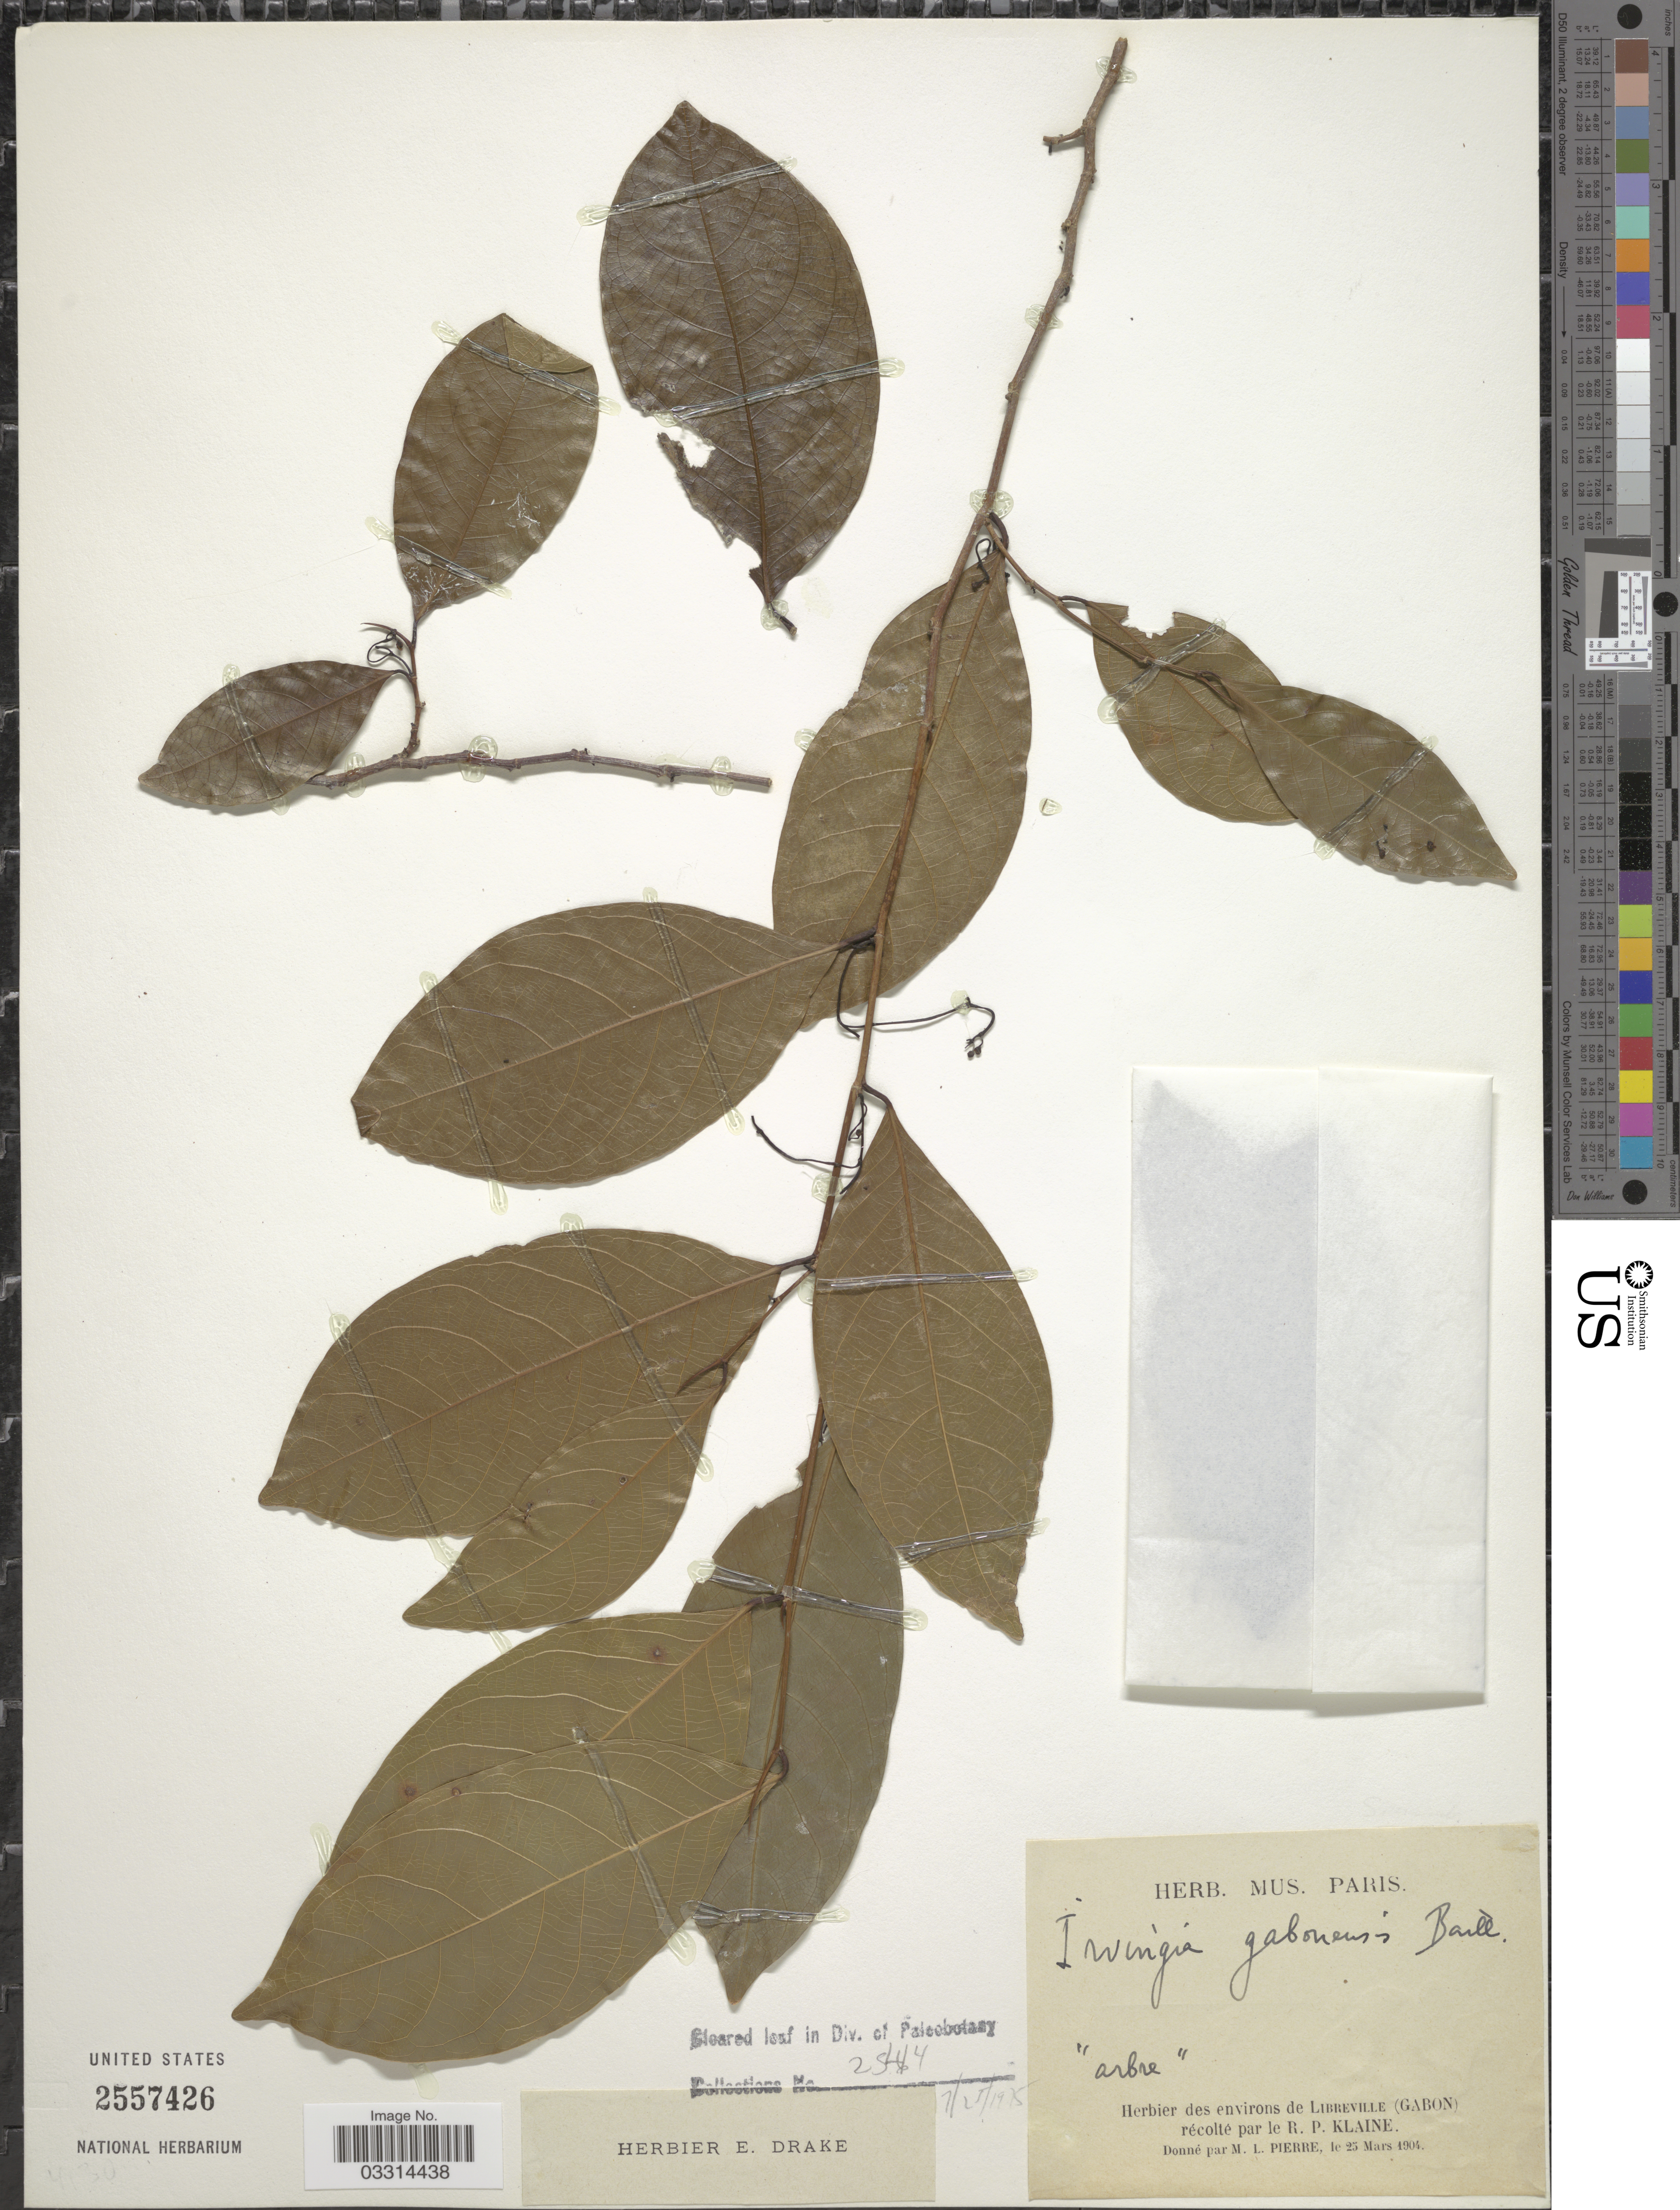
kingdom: Plantae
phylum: Tracheophyta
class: Magnoliopsida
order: Malpighiales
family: Irvingiaceae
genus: Irvingia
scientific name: Irvingia gabonensis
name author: (Aubry-Lec. ex O'Rorke) Baill.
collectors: R. Klaine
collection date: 1904-03-25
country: Gabon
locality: Environs de Libreville.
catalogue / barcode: US 2557426